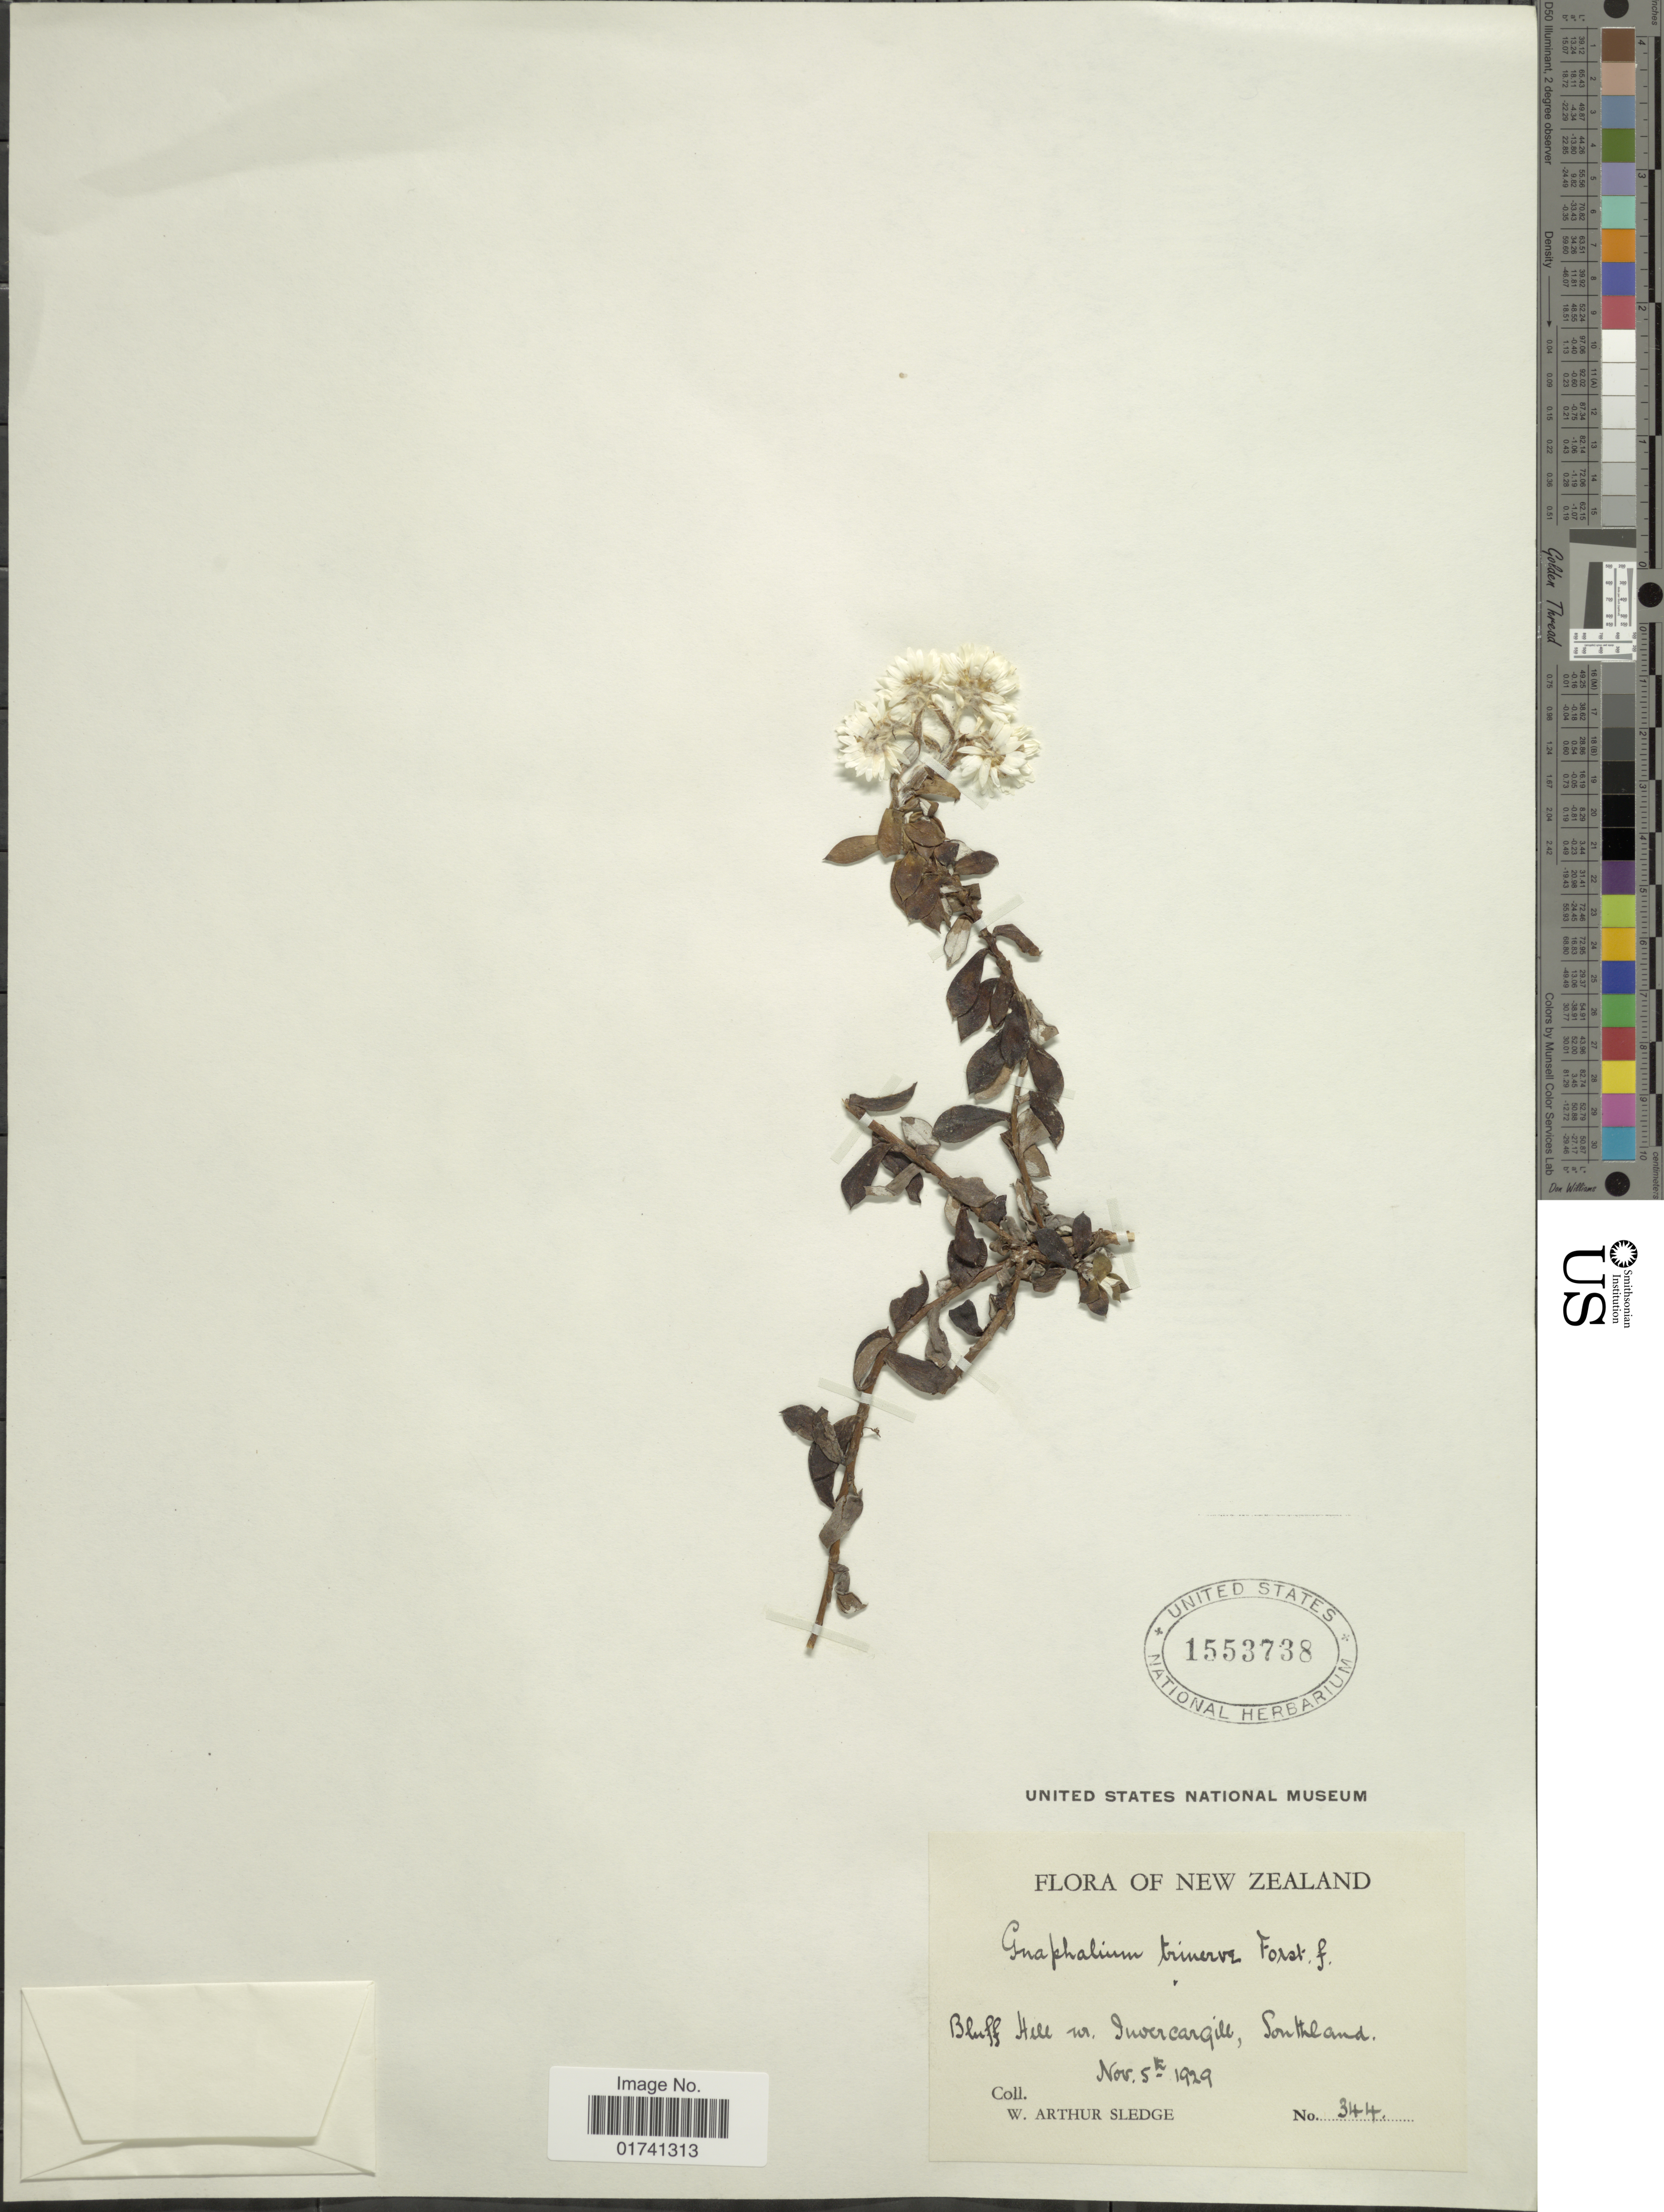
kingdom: Plantae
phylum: Tracheophyta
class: Magnoliopsida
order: Asterales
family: Asteraceae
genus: Anaphalioides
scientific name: Anaphalioides trinervis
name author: (G. Forst.) Anderb.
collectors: W. A. Sledge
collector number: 344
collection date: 1929-11-05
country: New Zealand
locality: Bluff Hill in Invercargill, Southland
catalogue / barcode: US 1553738